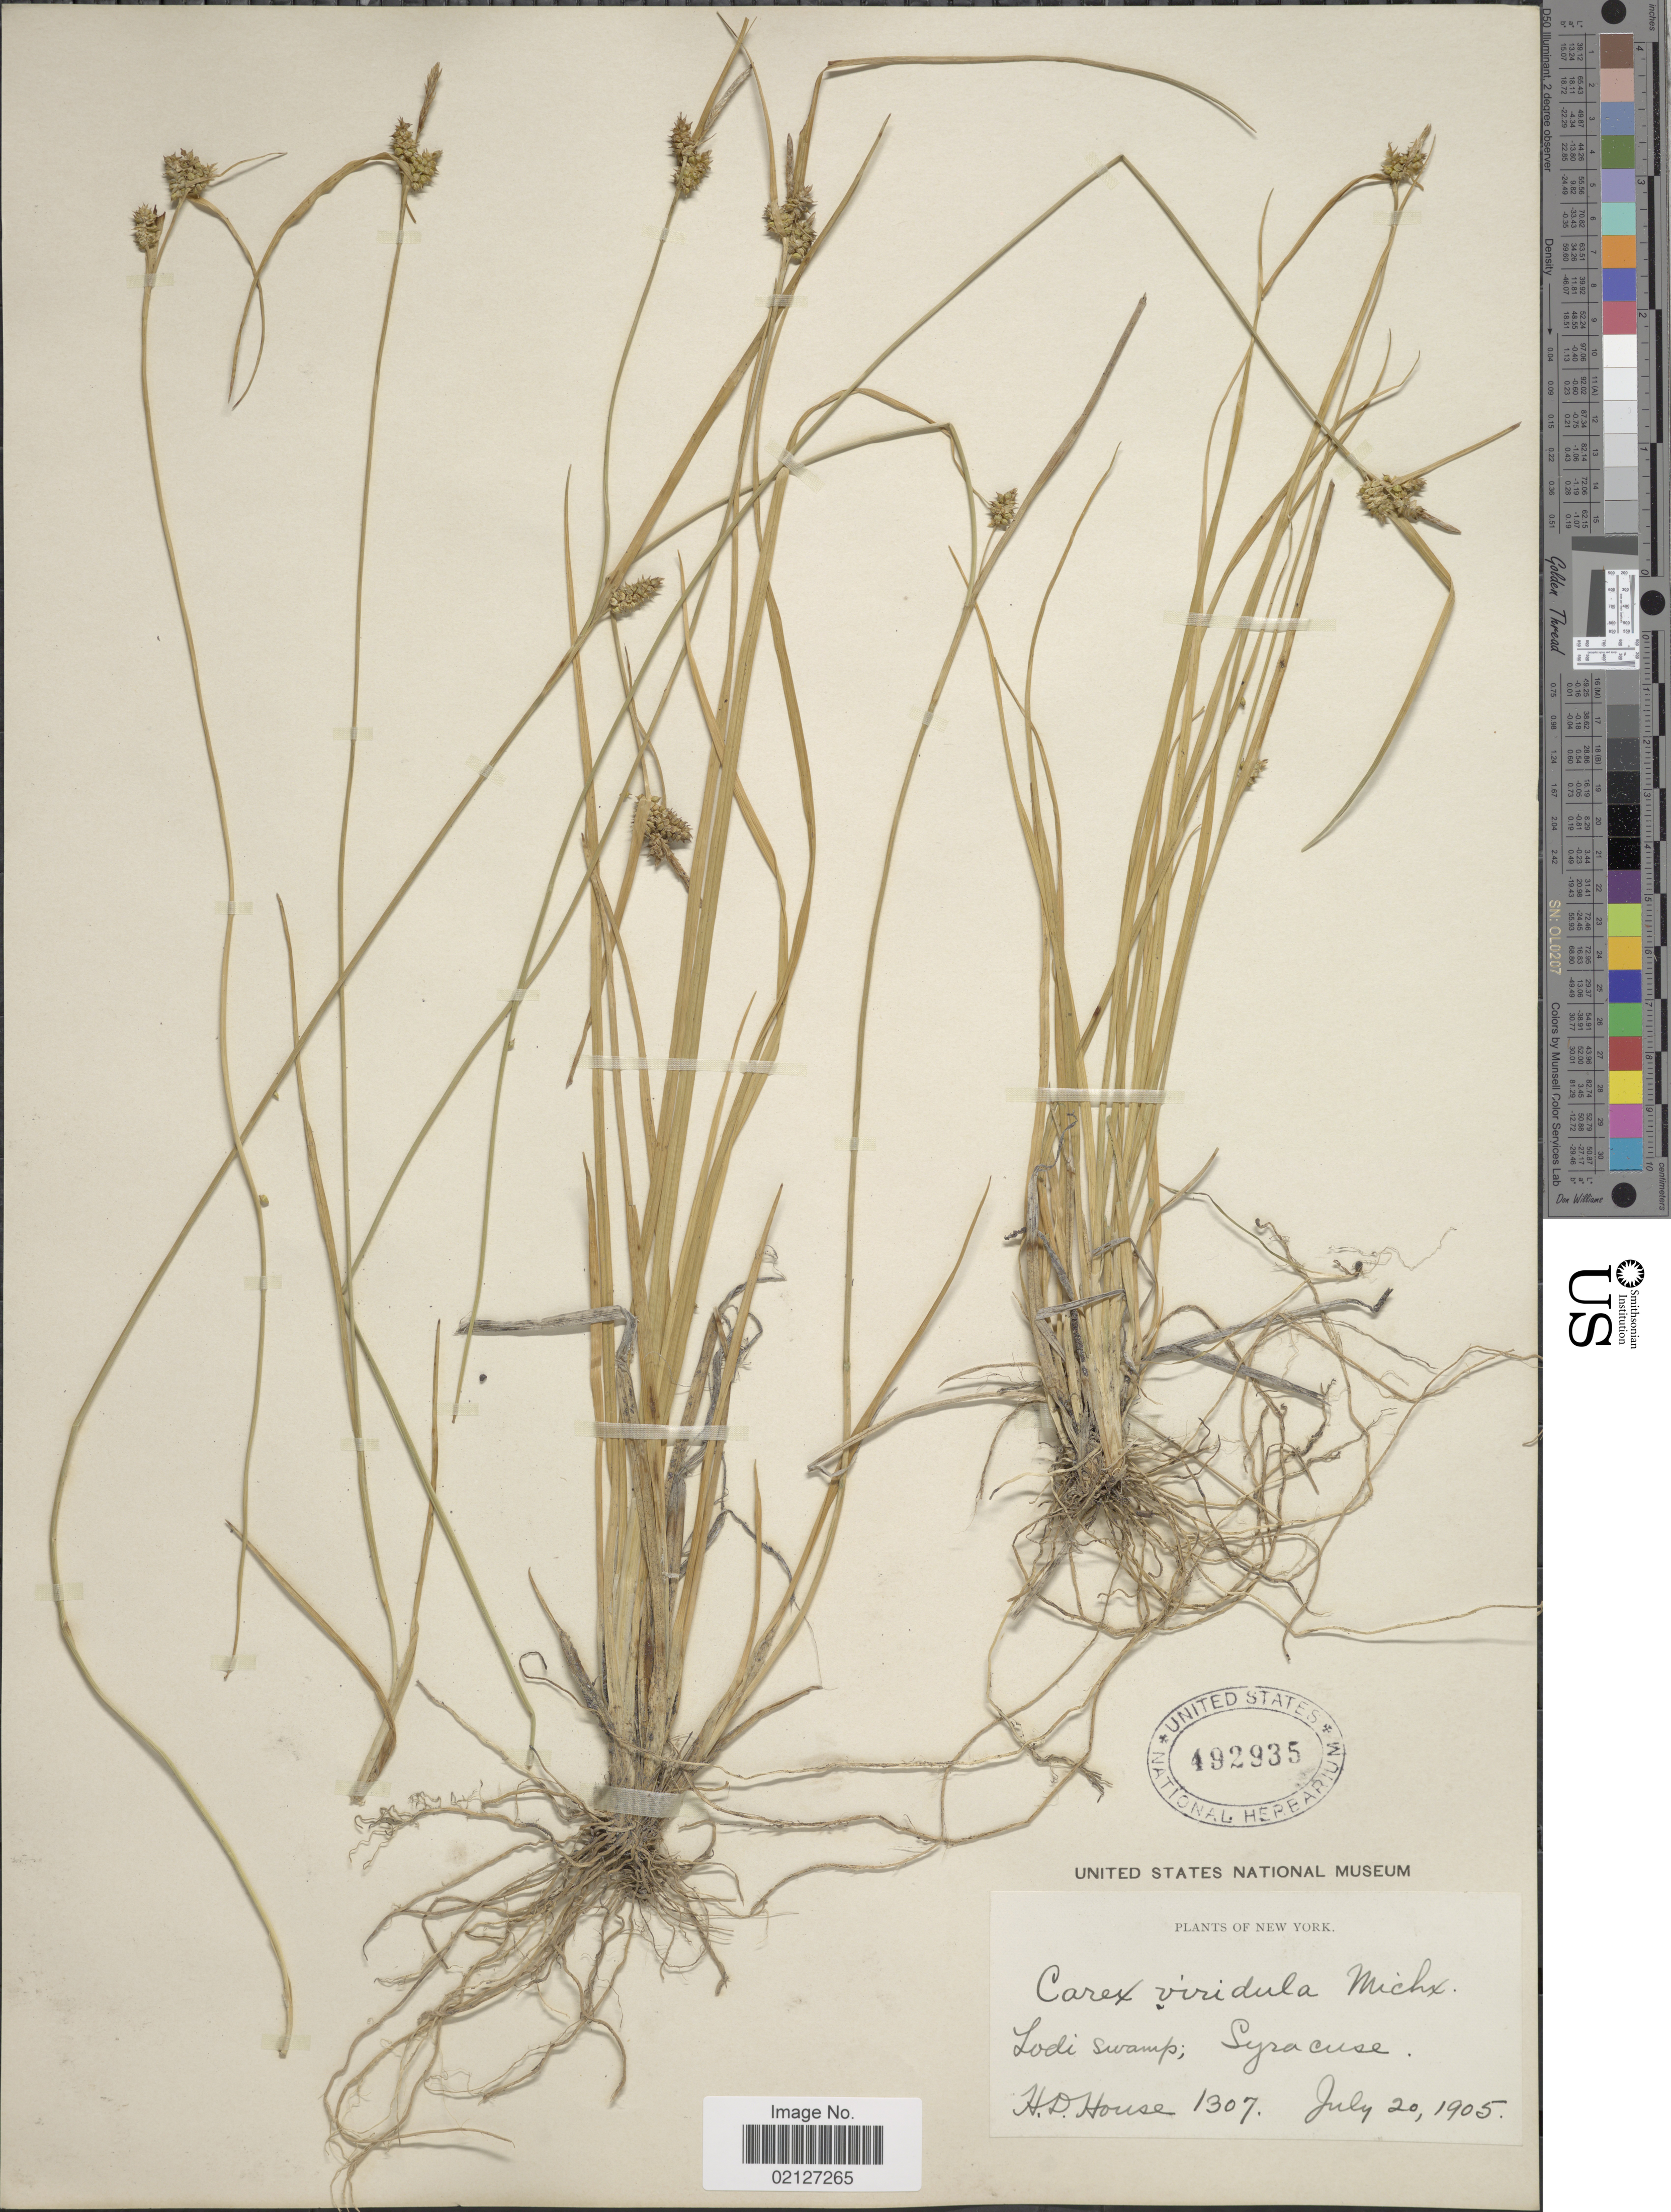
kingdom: Plantae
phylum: Tracheophyta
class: Liliopsida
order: Poales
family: Cyperaceae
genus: Carex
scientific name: Carex oederi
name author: Retz.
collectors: H. D. House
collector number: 1307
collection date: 1905-07-20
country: United States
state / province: New York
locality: Lodi swamp; Syracuse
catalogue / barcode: US 492935